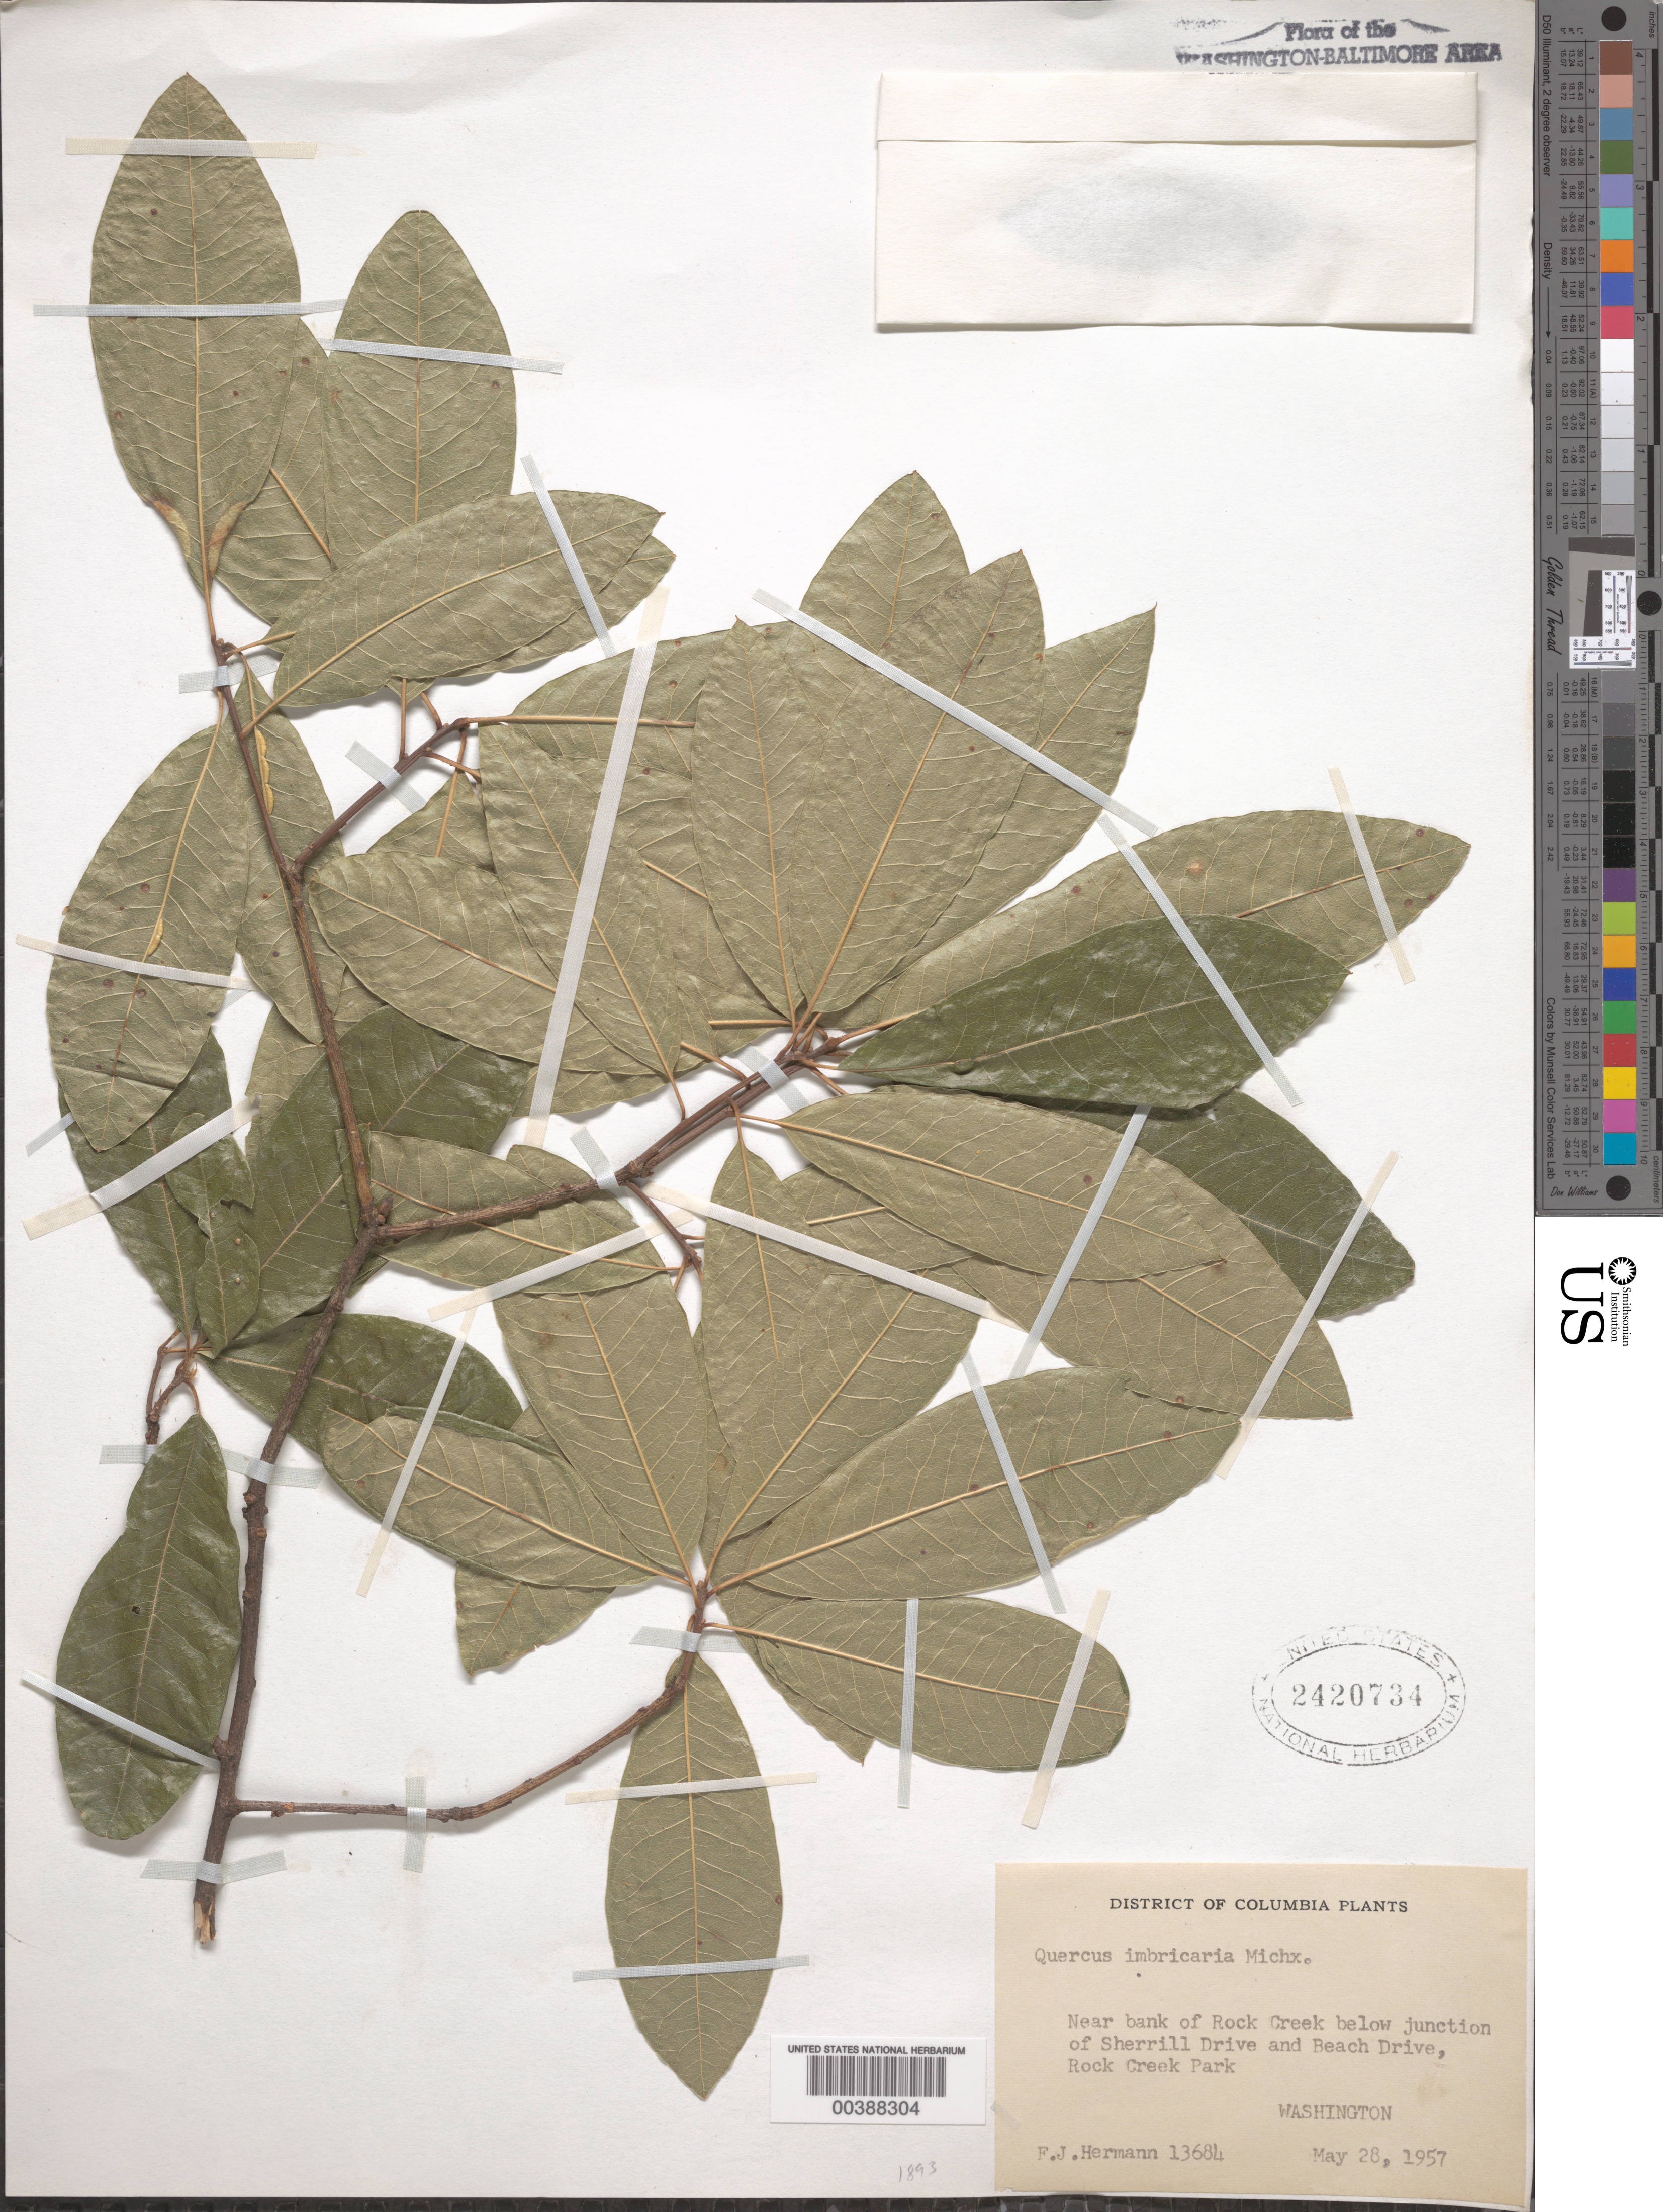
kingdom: Plantae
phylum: Tracheophyta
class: Magnoliopsida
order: Fagales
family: Fagaceae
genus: Quercus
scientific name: Quercus imbricaria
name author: Michx.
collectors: F. J. Hermann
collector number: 13684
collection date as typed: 28 May 1957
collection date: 1957-05-28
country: United States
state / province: District of Columbia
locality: Rock Creek below junction of Sherrill and Beach Dr. Rock Creek Park and vicinity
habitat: Near bank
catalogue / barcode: US 2420734